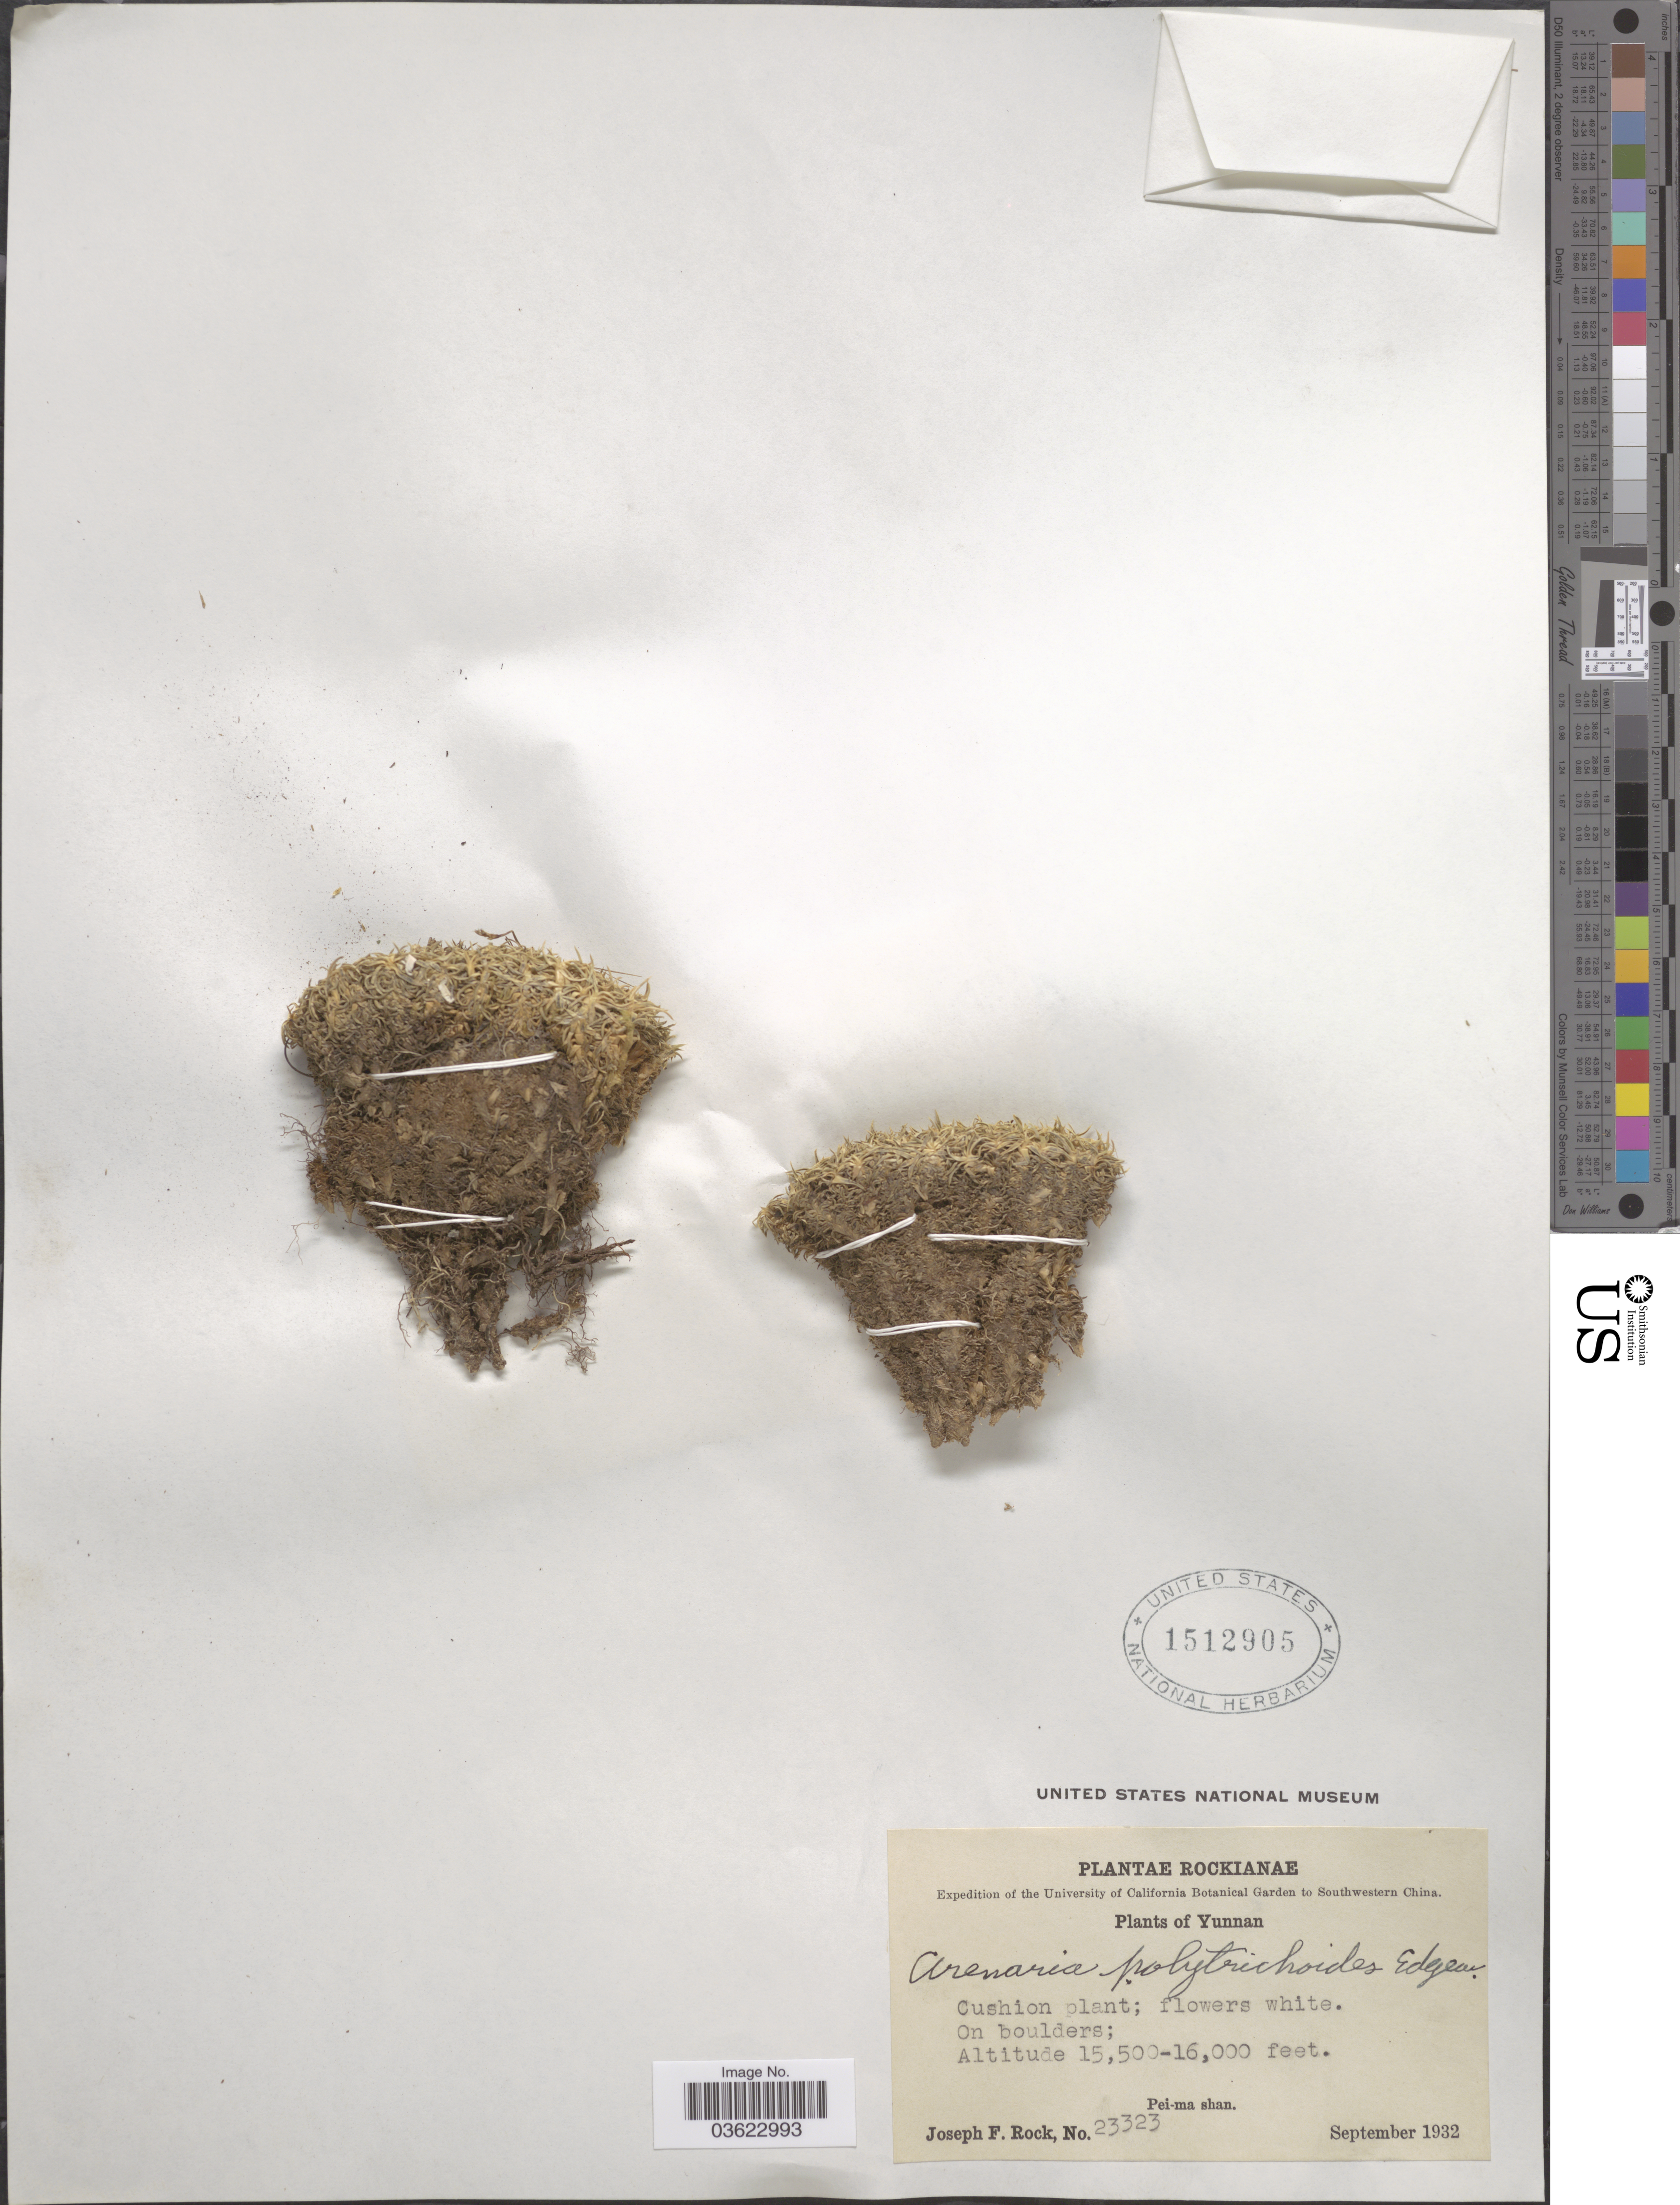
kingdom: Plantae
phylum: Tracheophyta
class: Magnoliopsida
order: Caryophyllales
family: Caryophyllaceae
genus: Arenaria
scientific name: Arenaria polytrichoides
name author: Edgew. & Hook. f.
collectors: J. F. Rock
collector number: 23323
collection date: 1932-09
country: China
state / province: Yunnan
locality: Southwestern China. Pei-ma shan.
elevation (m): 4724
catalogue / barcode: US 1512905